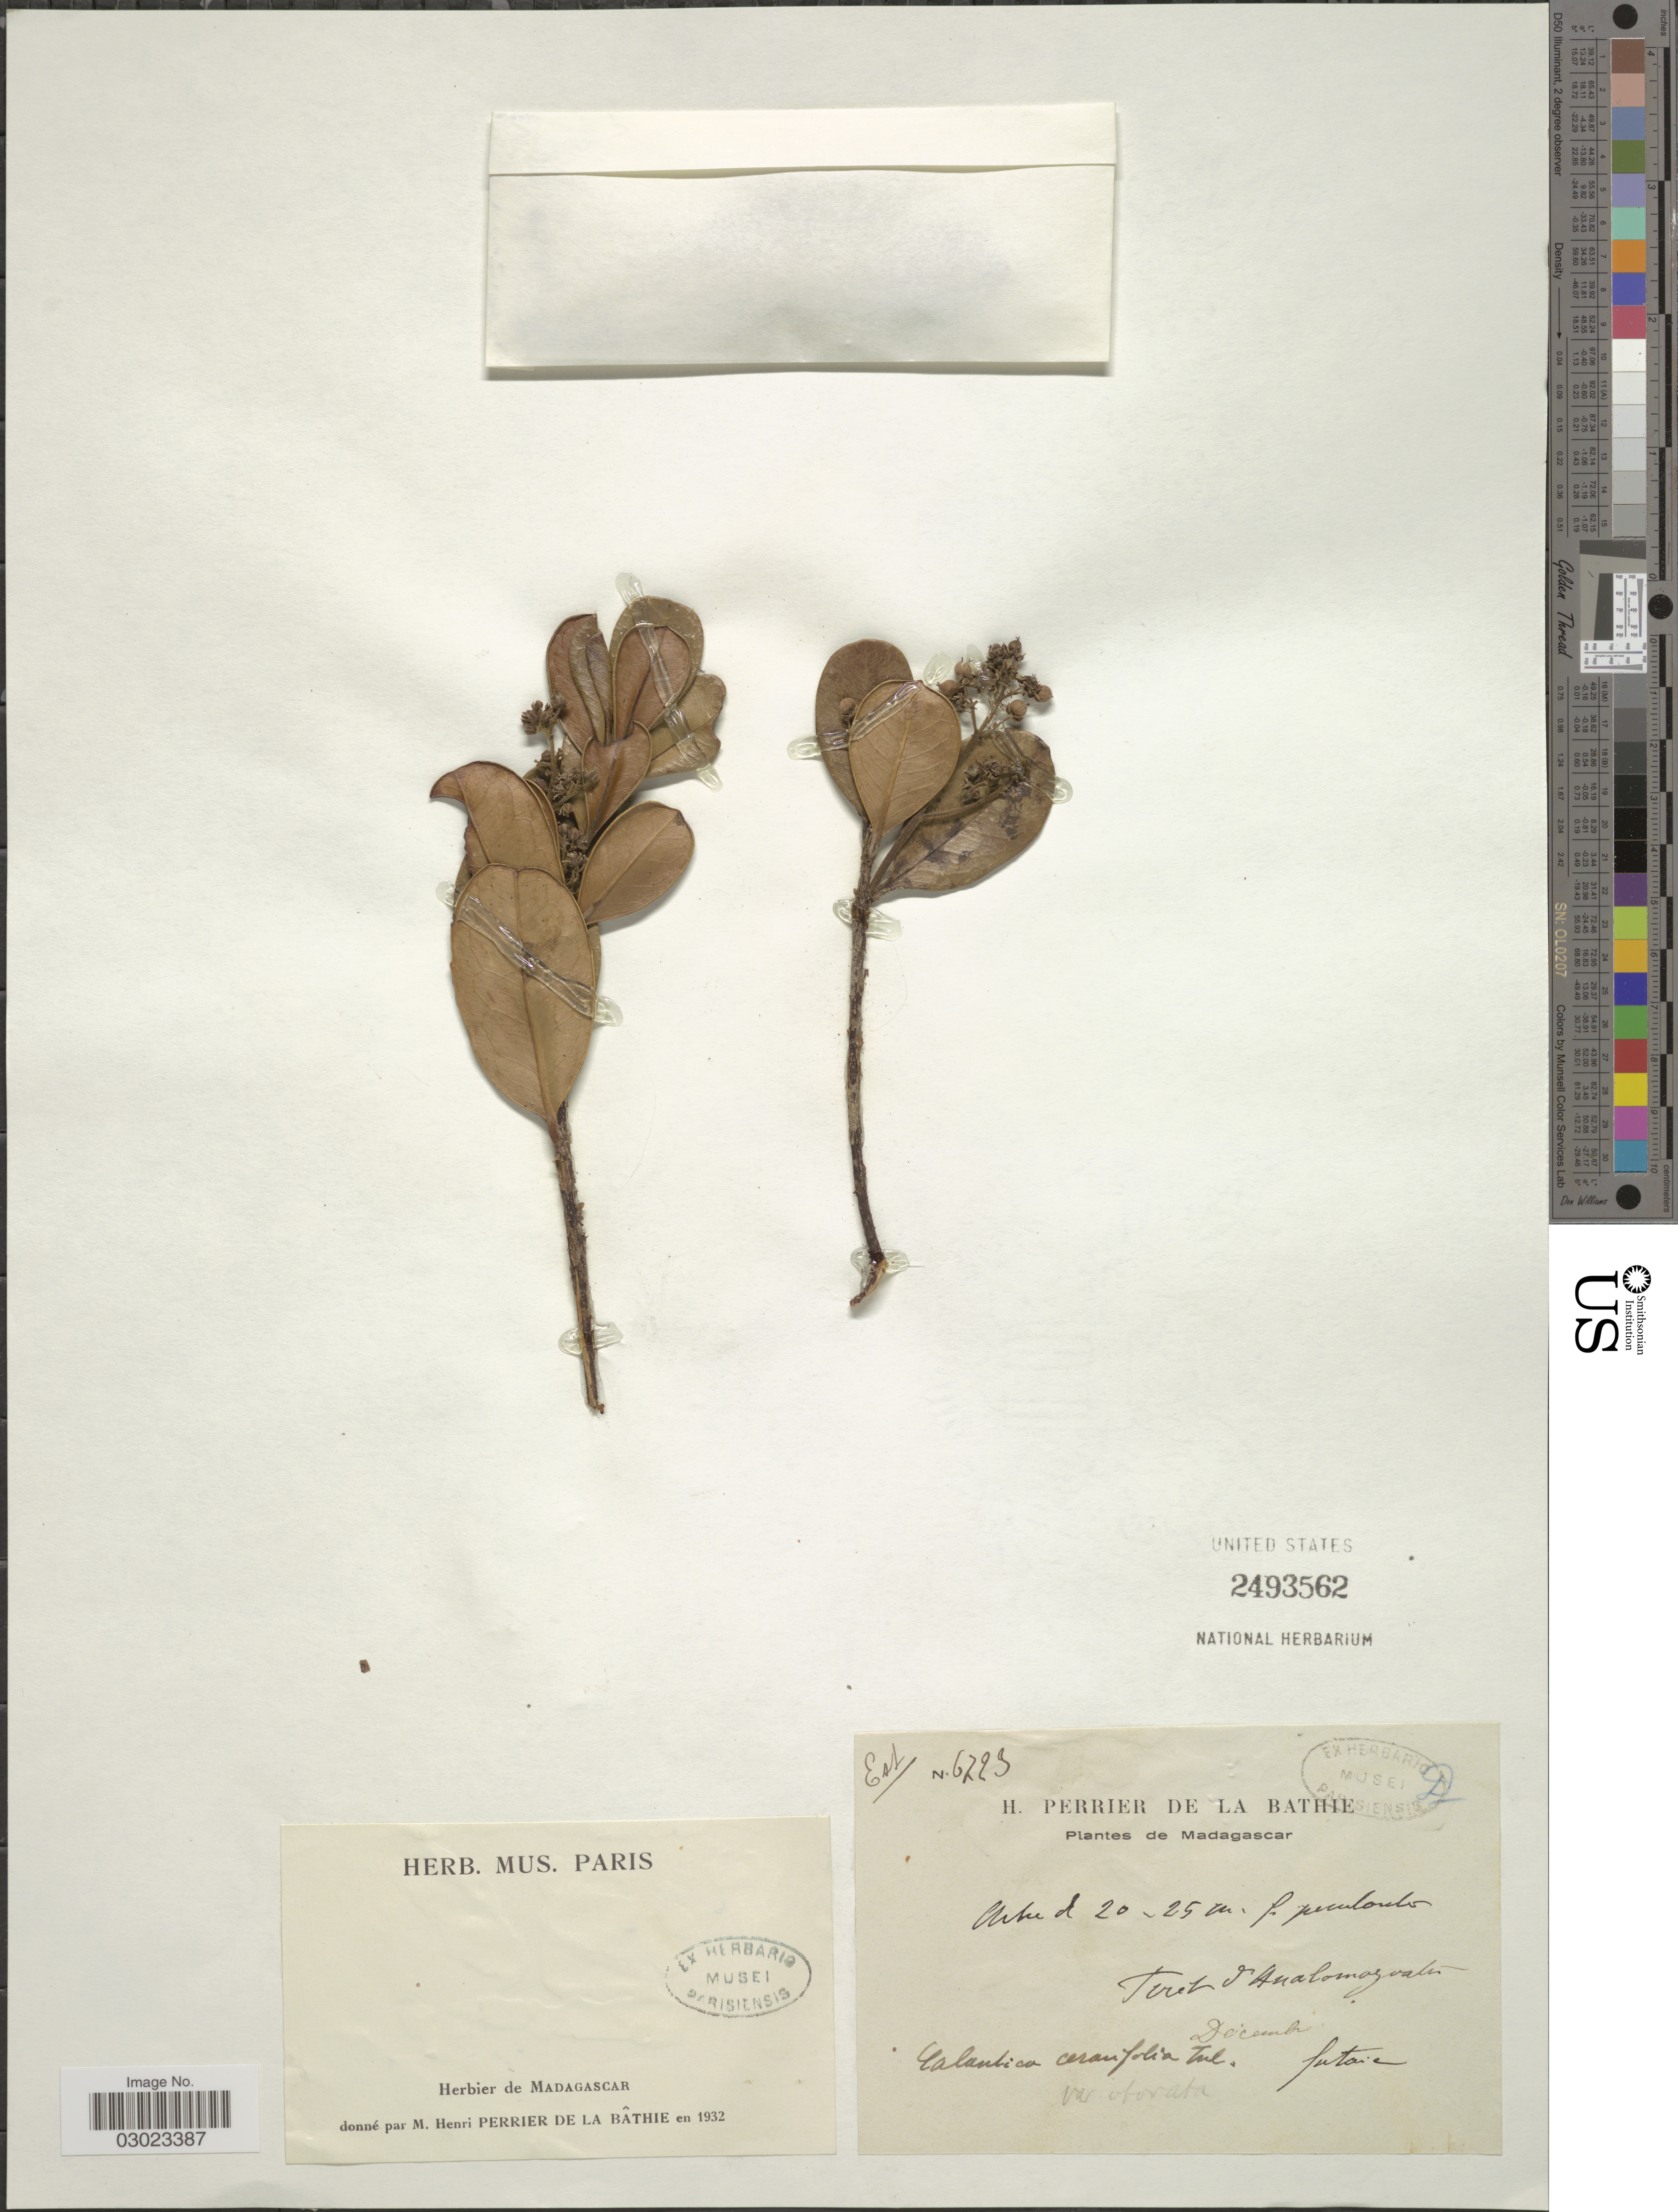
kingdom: Plantae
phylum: Tracheophyta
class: Magnoliopsida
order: Malpighiales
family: Salicaceae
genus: Calantica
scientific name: Calantica cerasifolia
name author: (Vent.) Tul.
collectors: H. Perrier de la Bâthie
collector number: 6723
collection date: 1932-12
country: Madagascar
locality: Foret d'Analamazoatra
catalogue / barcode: US 2493562